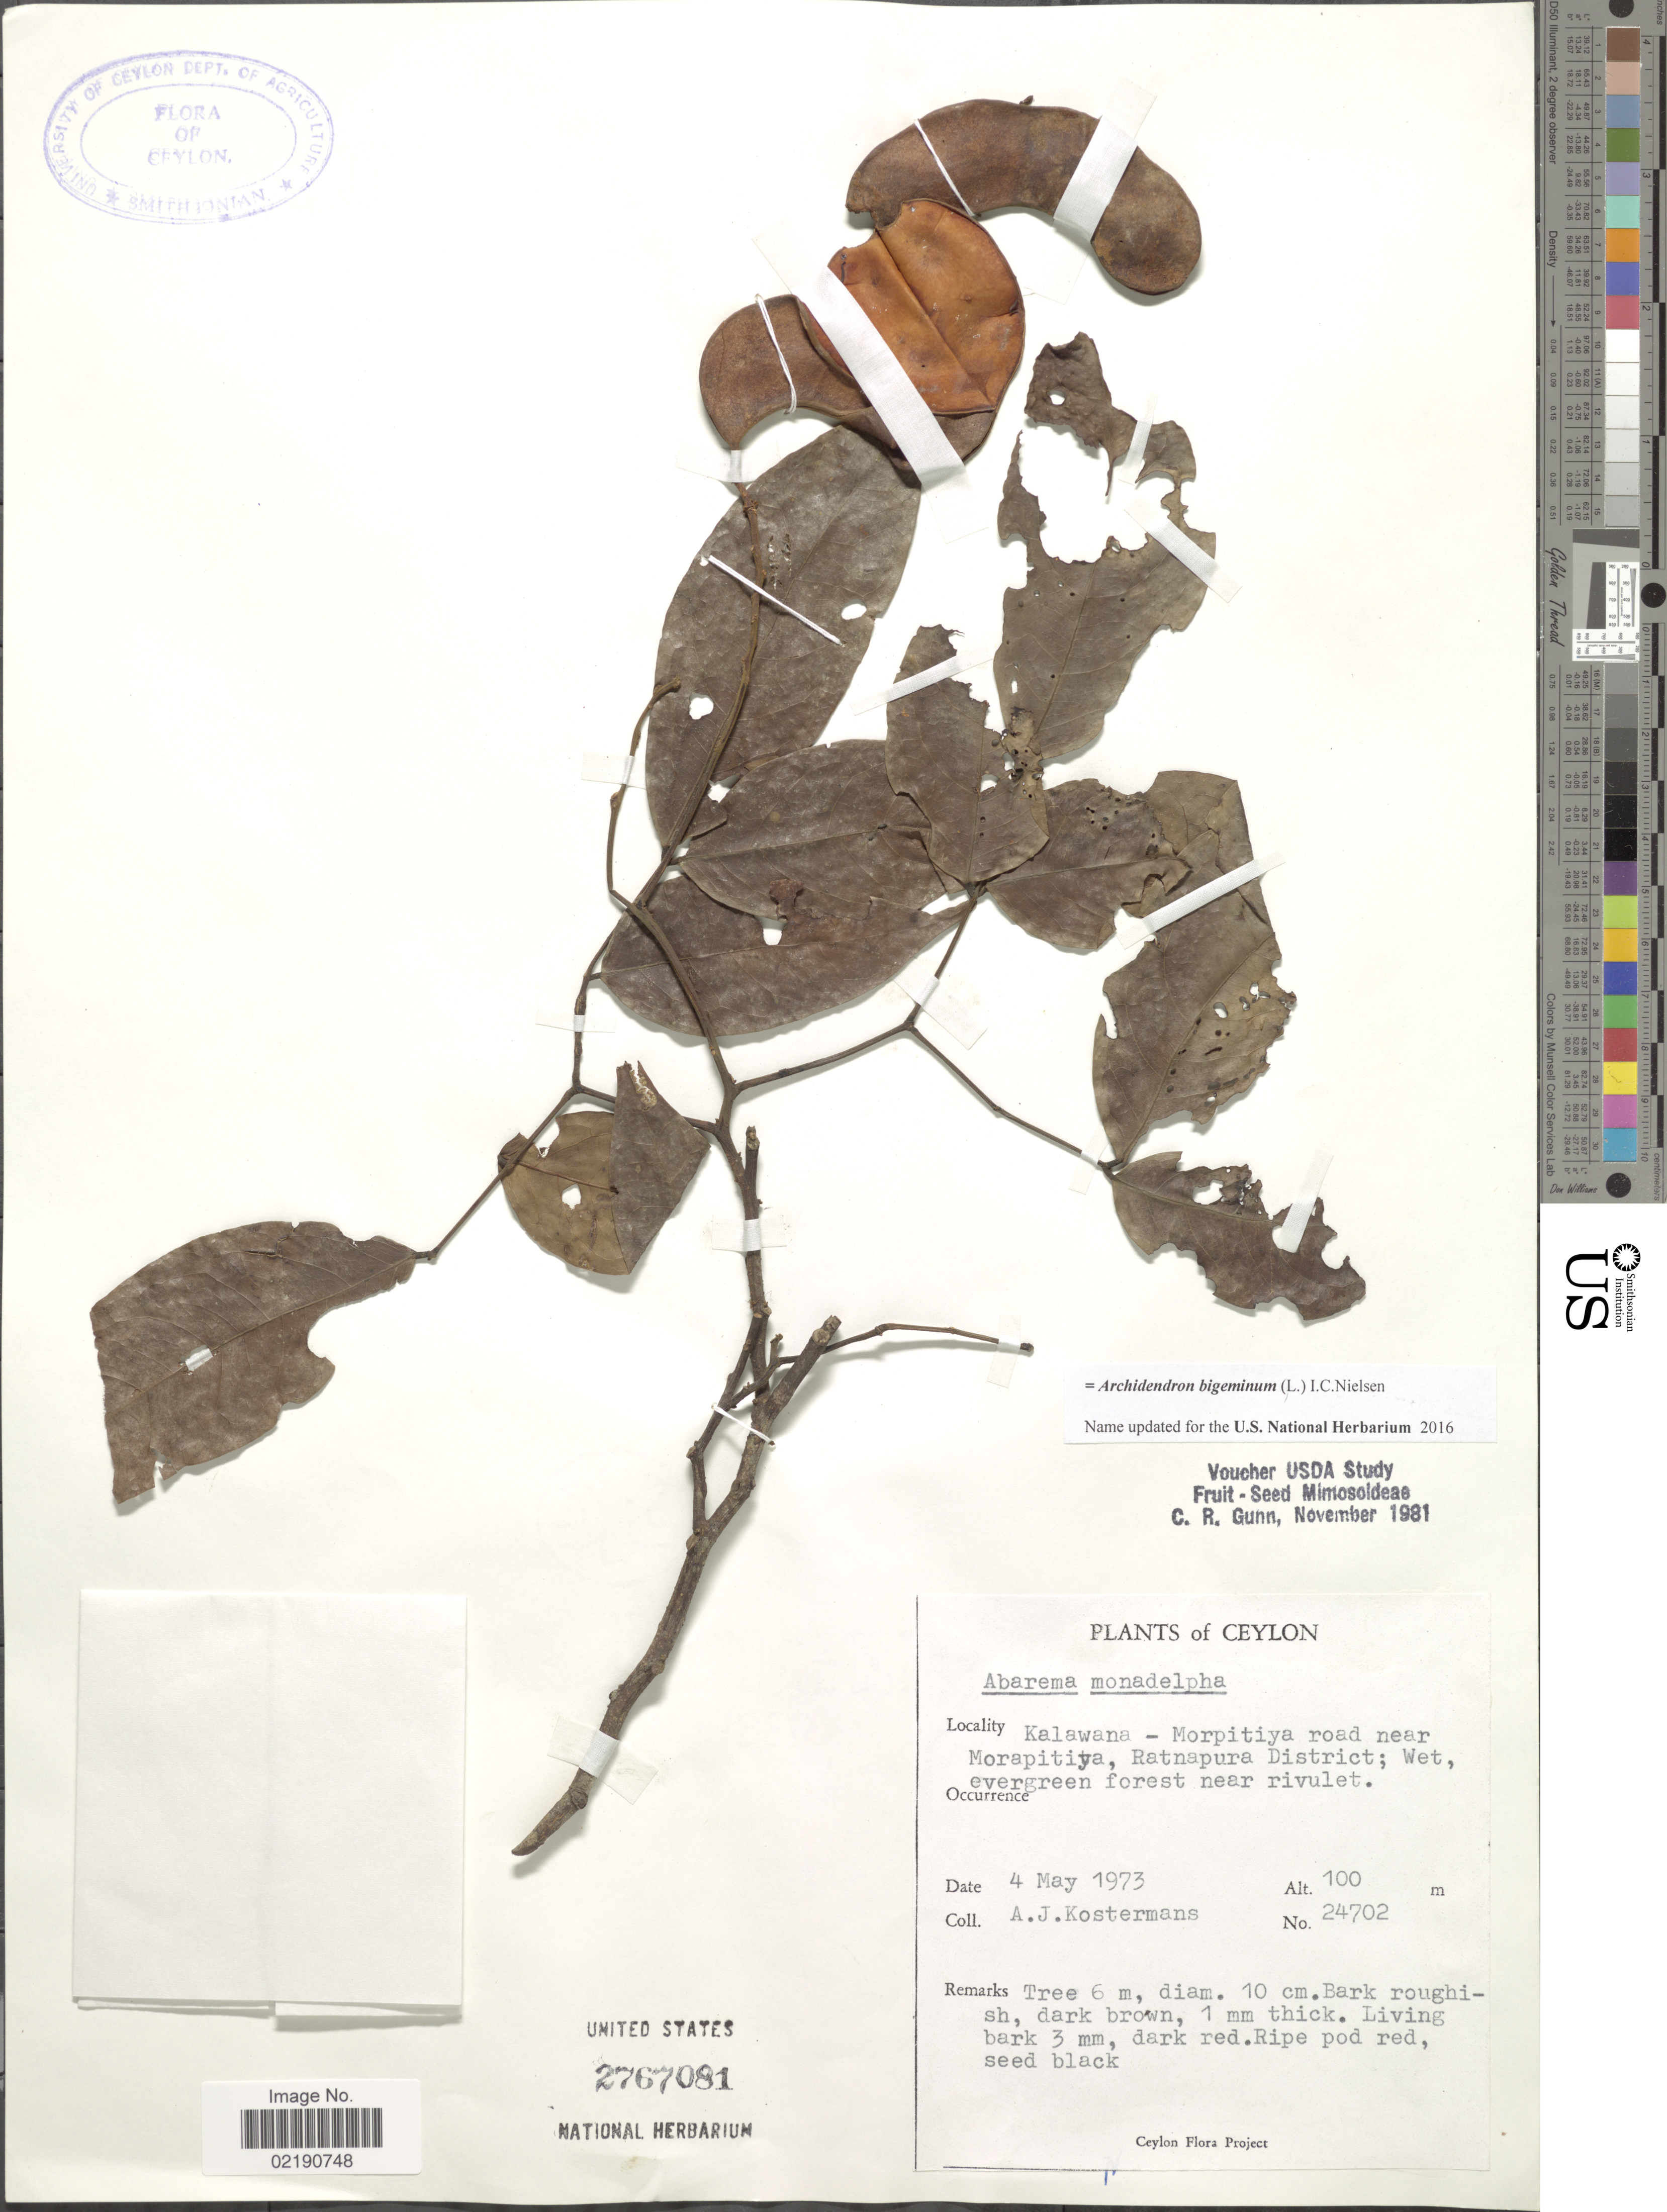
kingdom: Plantae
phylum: Tracheophyta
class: Magnoliopsida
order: Fabales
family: Fabaceae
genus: Archidendron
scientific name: Archidendron bigeminum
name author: I.C. Nielsen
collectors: A. J. G. Kostermans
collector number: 24702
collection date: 1973-05-04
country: Sri Lanka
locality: Ceylon, Kalawana-Morpitiya road near Morapitiya, Ratnapura District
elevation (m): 100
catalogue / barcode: US 2767081